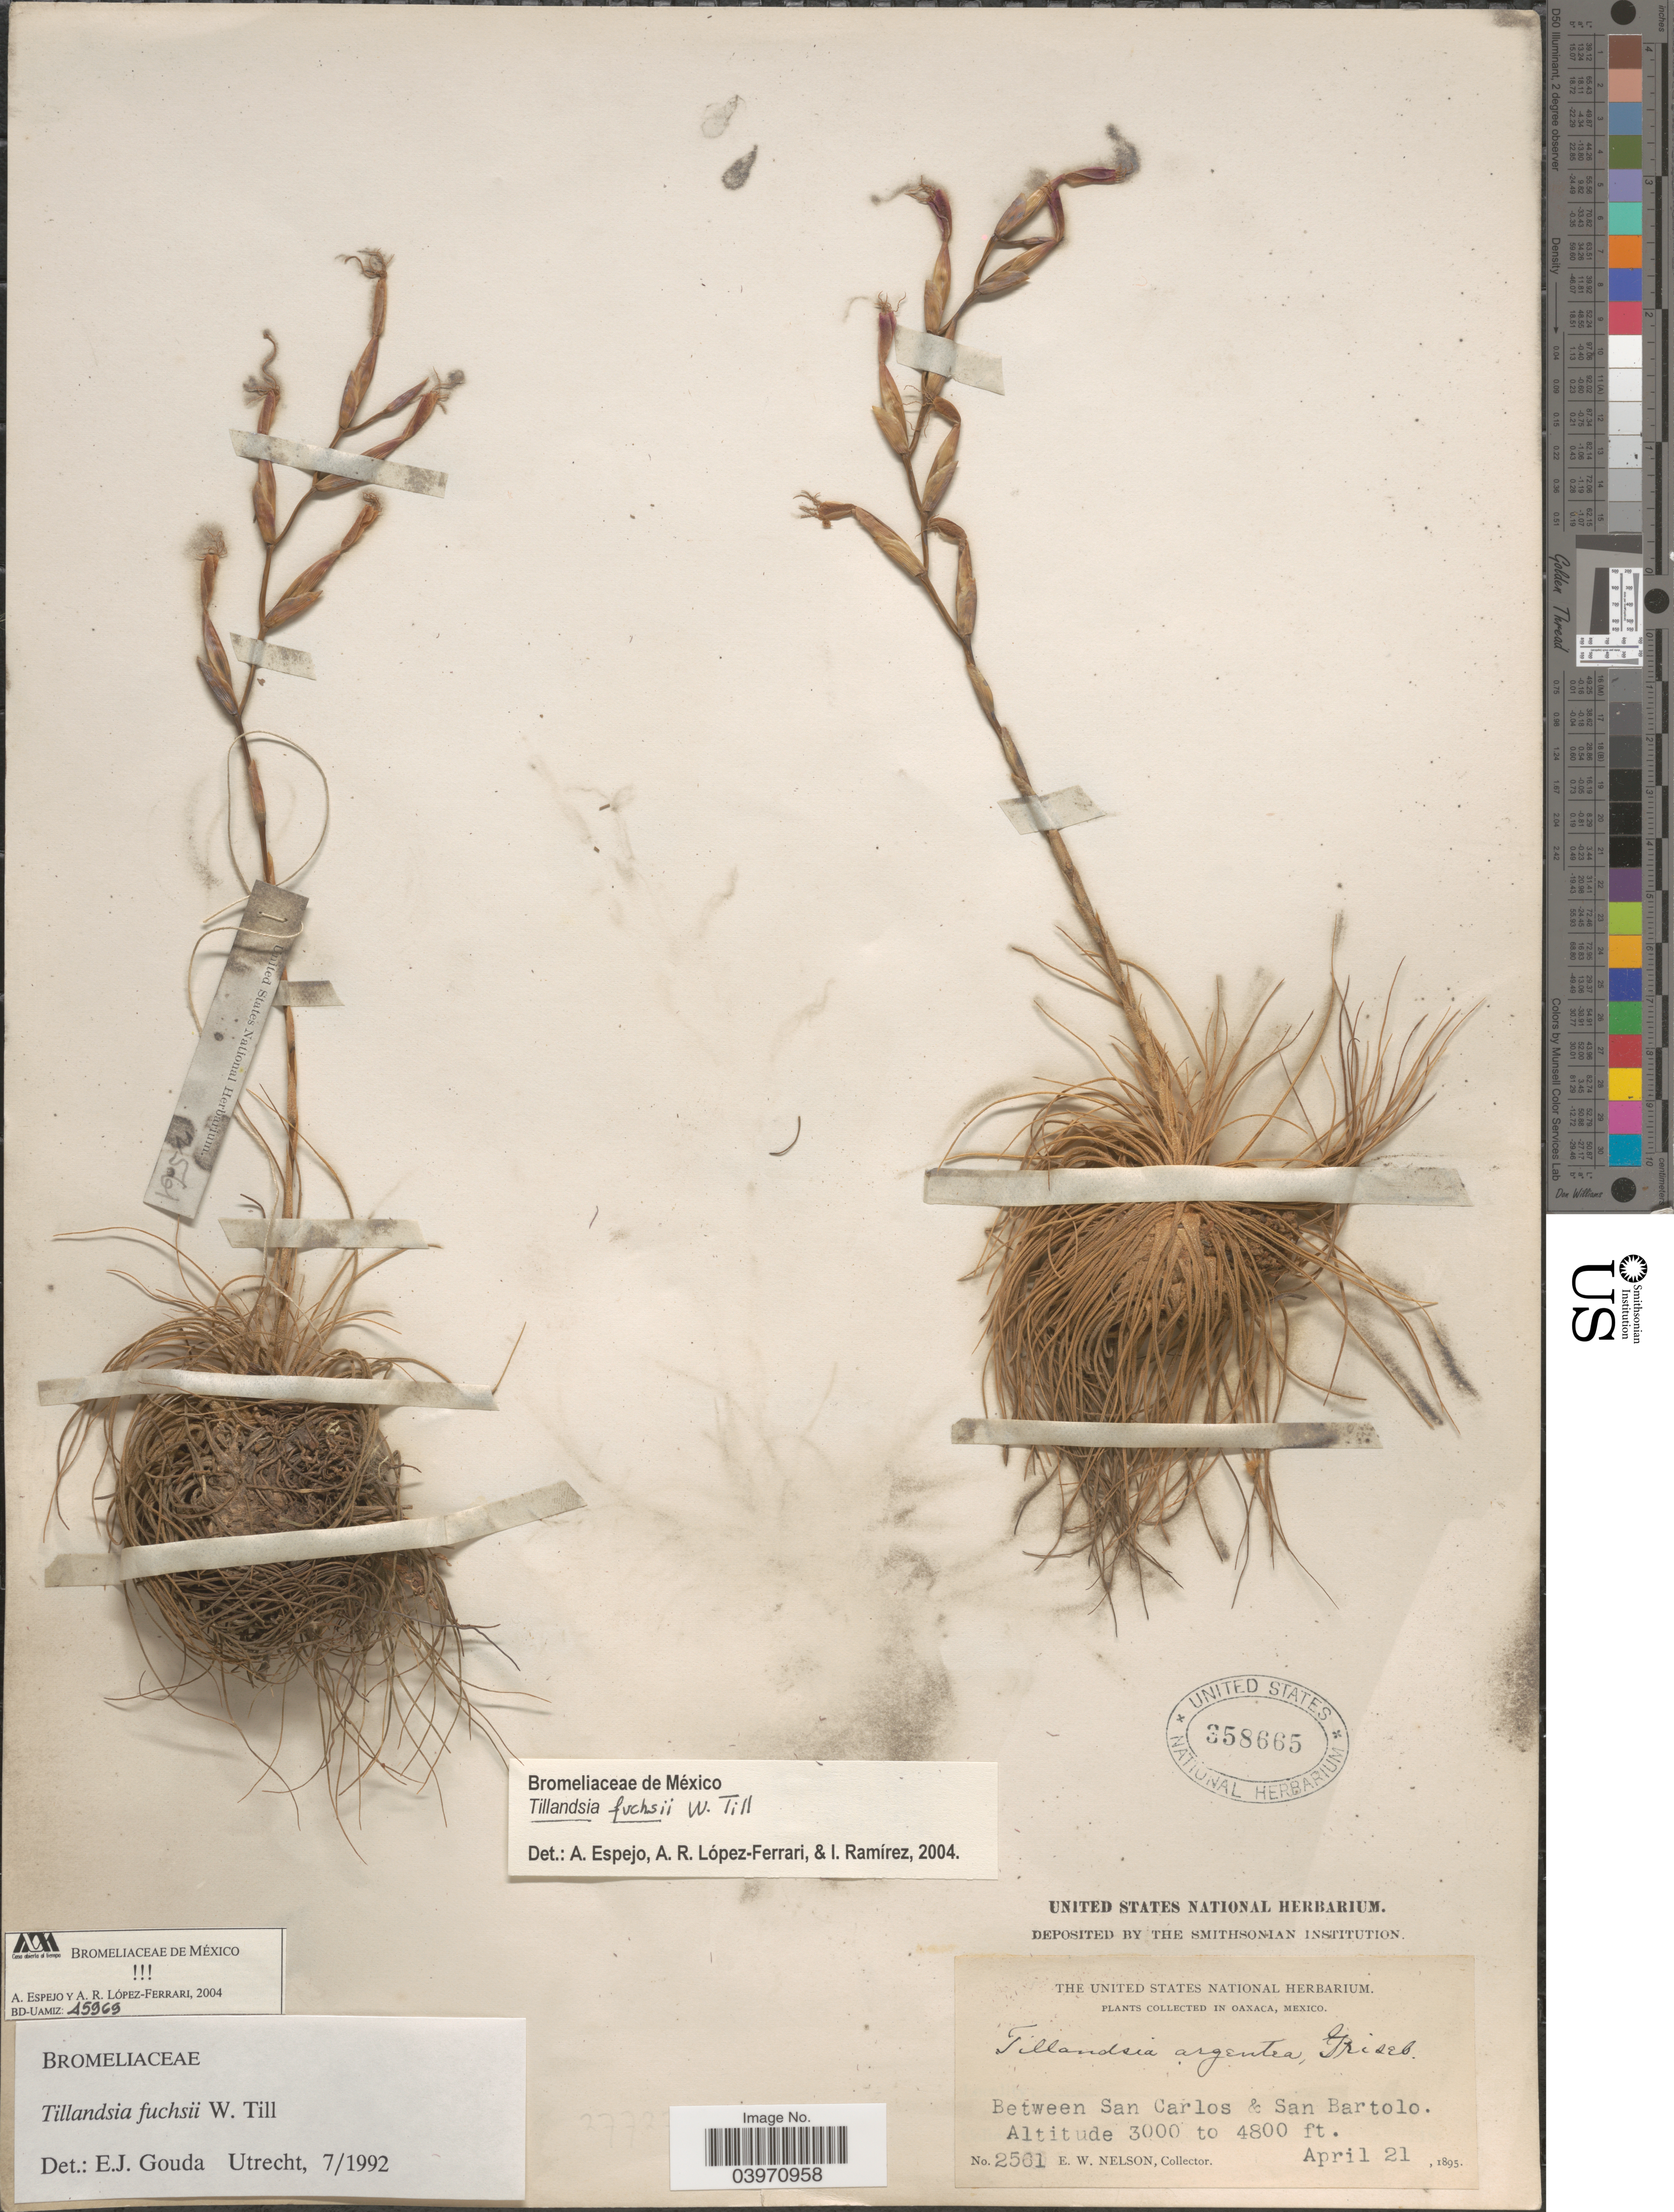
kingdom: Plantae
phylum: Tracheophyta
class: Liliopsida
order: Poales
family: Bromeliaceae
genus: Tillandsia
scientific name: Tillandsia fuchsii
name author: W. Till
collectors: E. W. Nelson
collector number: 2561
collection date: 1895-04-21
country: Mexico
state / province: Oaxaca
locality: Between San Carlos & San Bartolo.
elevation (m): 914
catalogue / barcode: US 358665